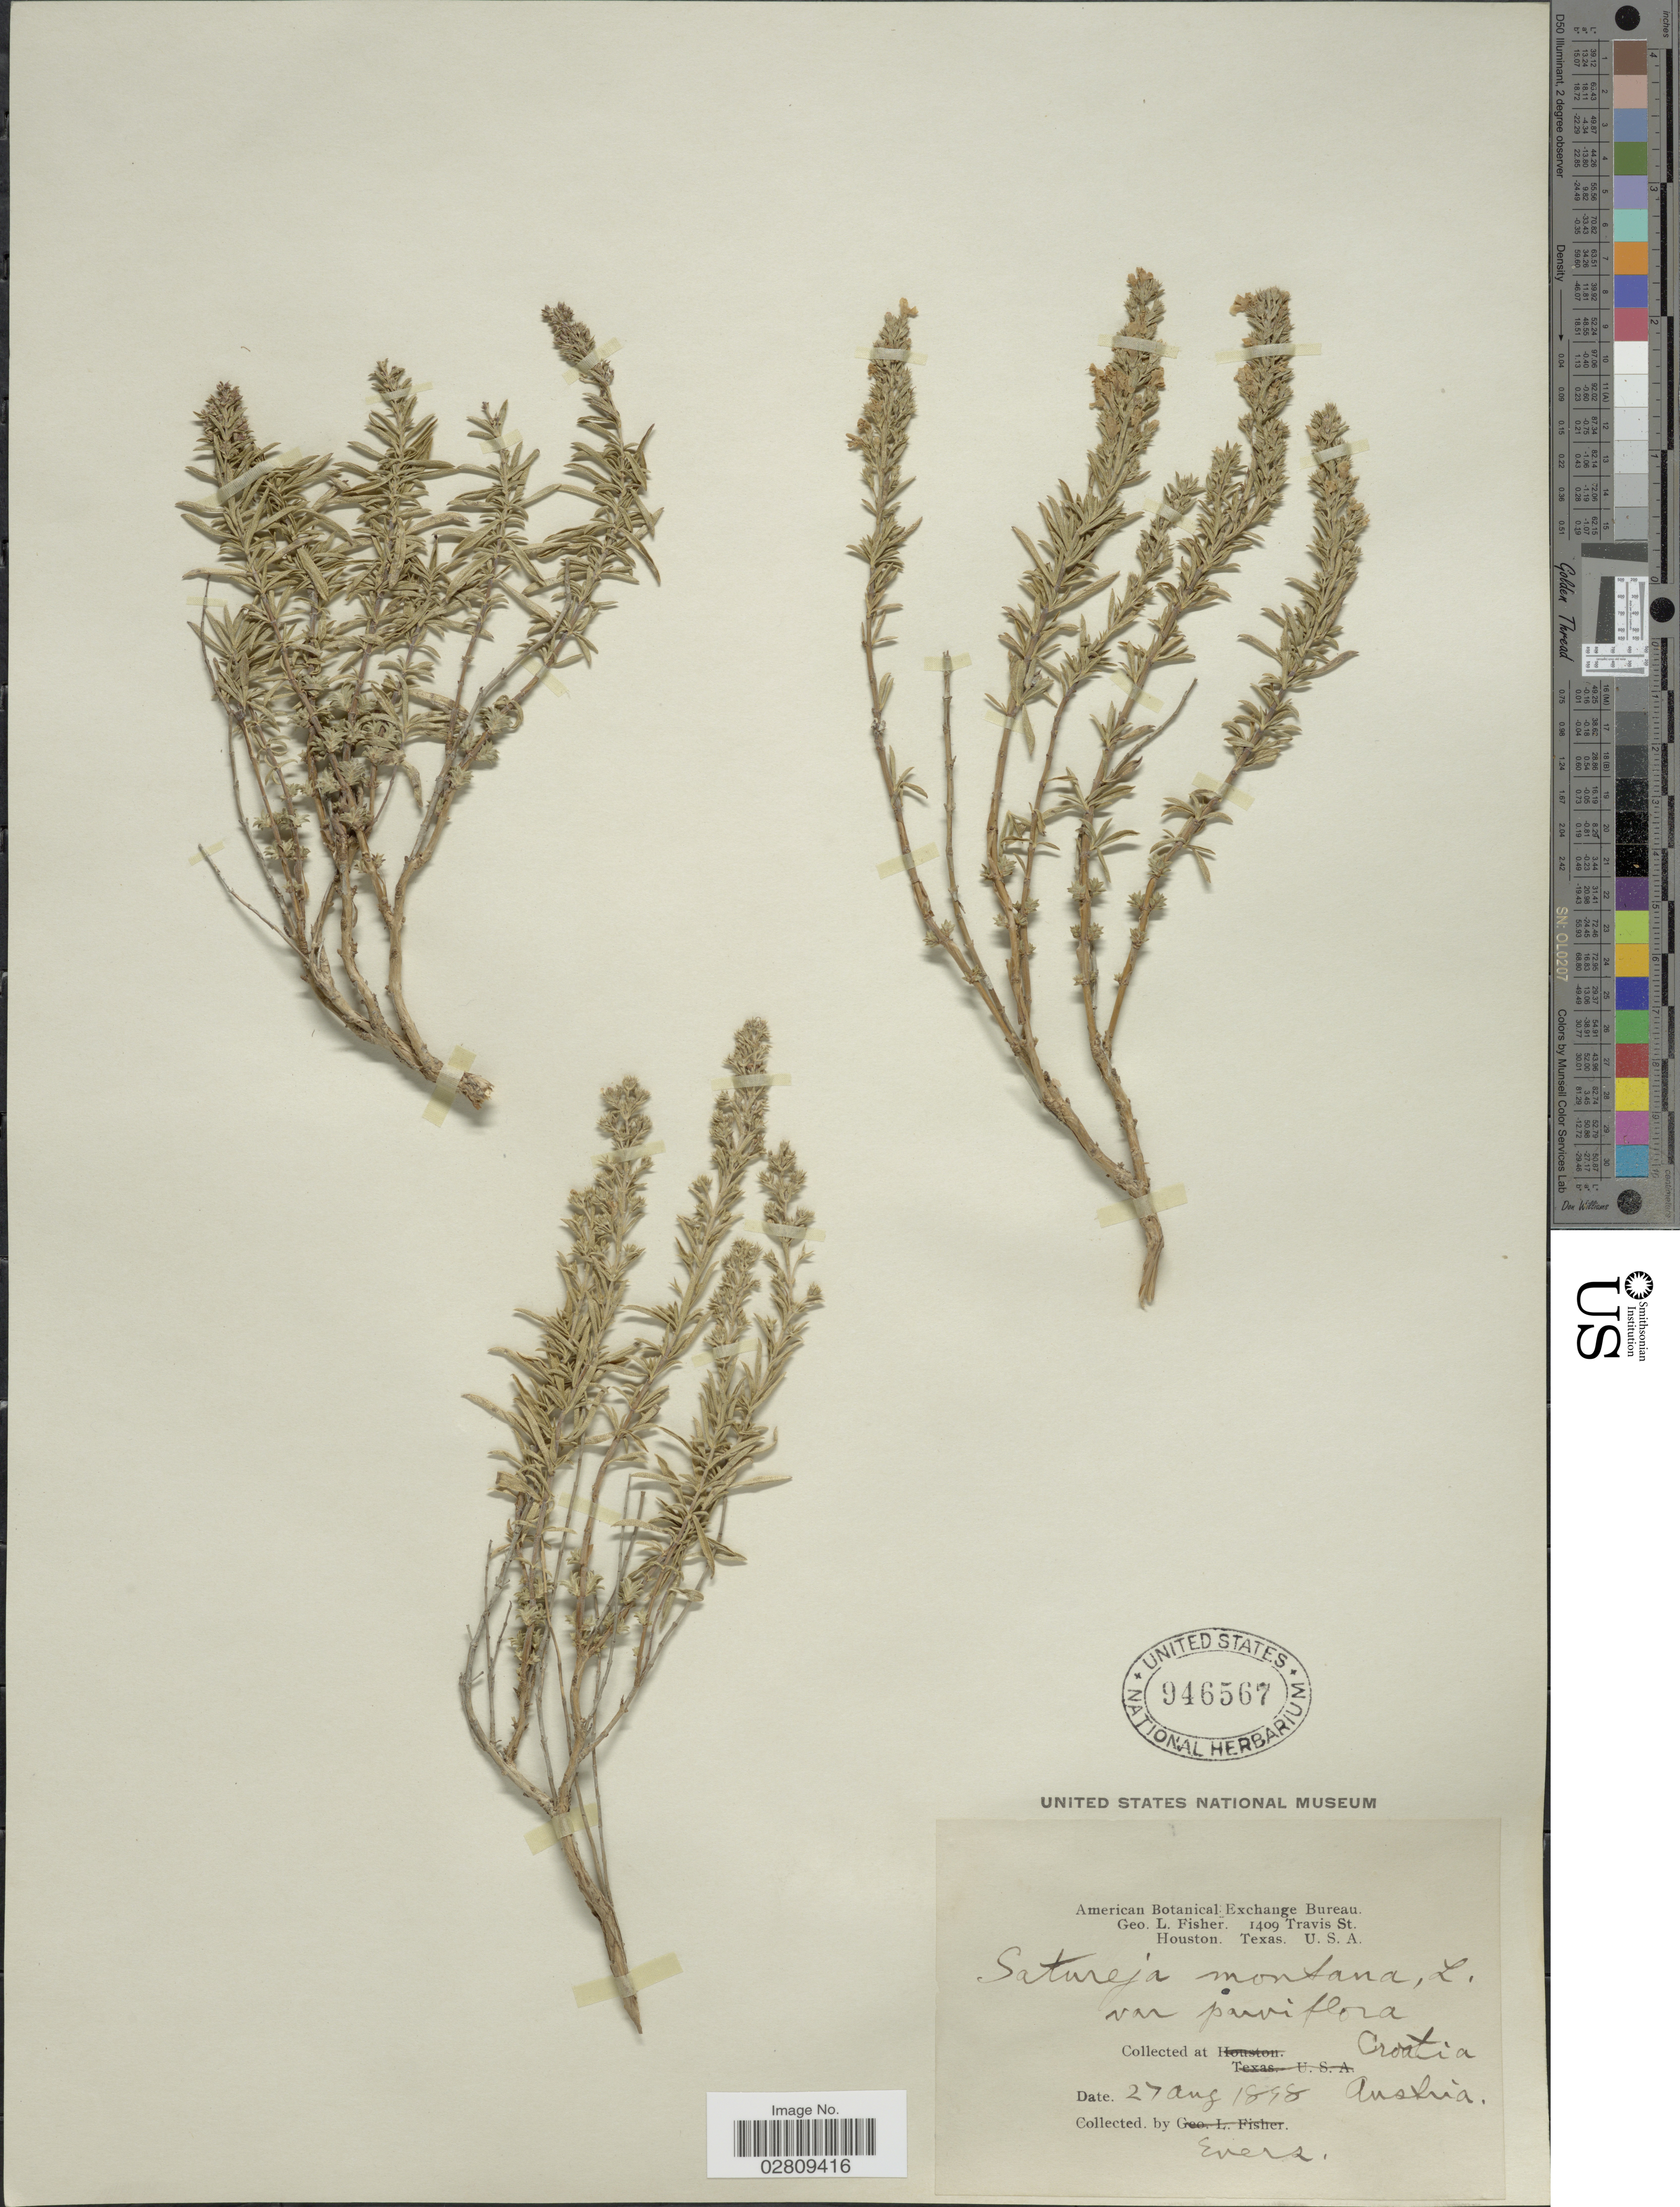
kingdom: Plantae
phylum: Tracheophyta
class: Magnoliopsida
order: Lamiales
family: Lamiaceae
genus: Satureja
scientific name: Satureja montana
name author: L.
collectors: Evers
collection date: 1898-08-27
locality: Croatia. Austria.